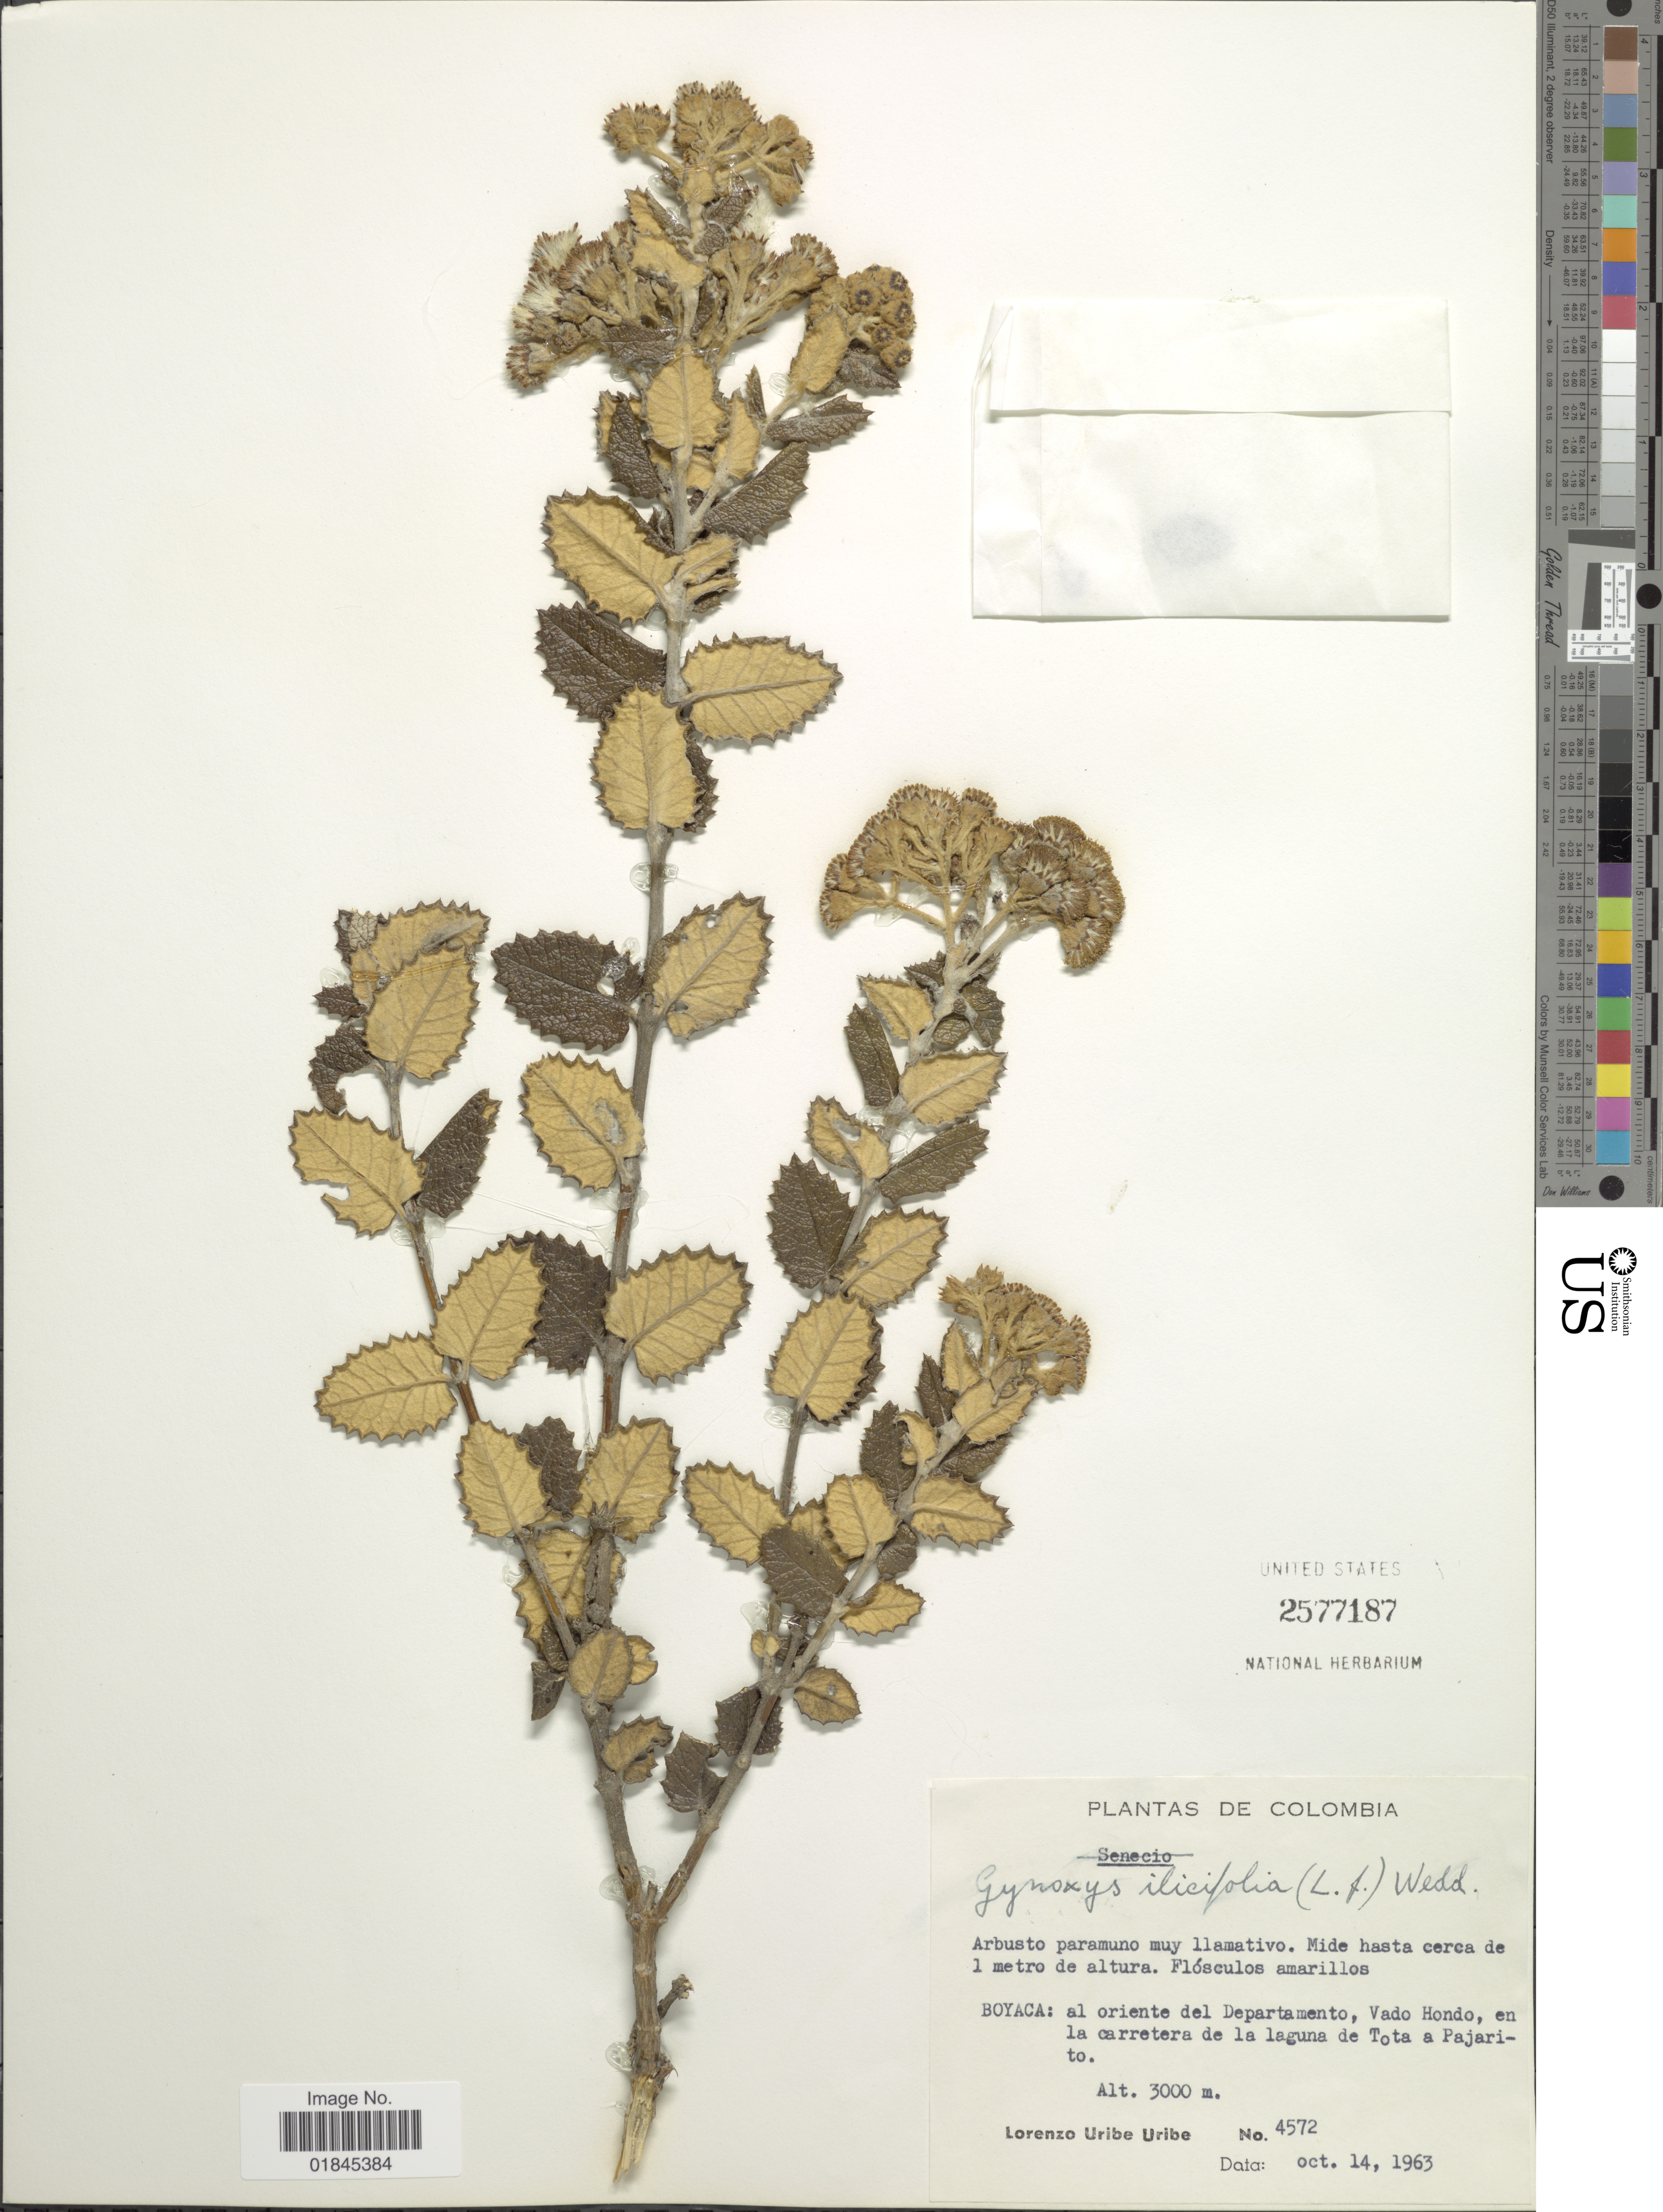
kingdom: Plantae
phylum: Tracheophyta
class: Magnoliopsida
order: Asterales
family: Asteraceae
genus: Pentacalia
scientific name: Pentacalia ilicifolia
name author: (L. f.) Cuatrec. & H. Rob.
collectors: L. Uribe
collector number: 4572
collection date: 1963-10-14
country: Colombia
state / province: Boyacá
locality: Boyaca: al oriente del Departamento, Vado Hondo, en la carretera de la laguna de Tota a Pajarito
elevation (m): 3000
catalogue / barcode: US 2577187